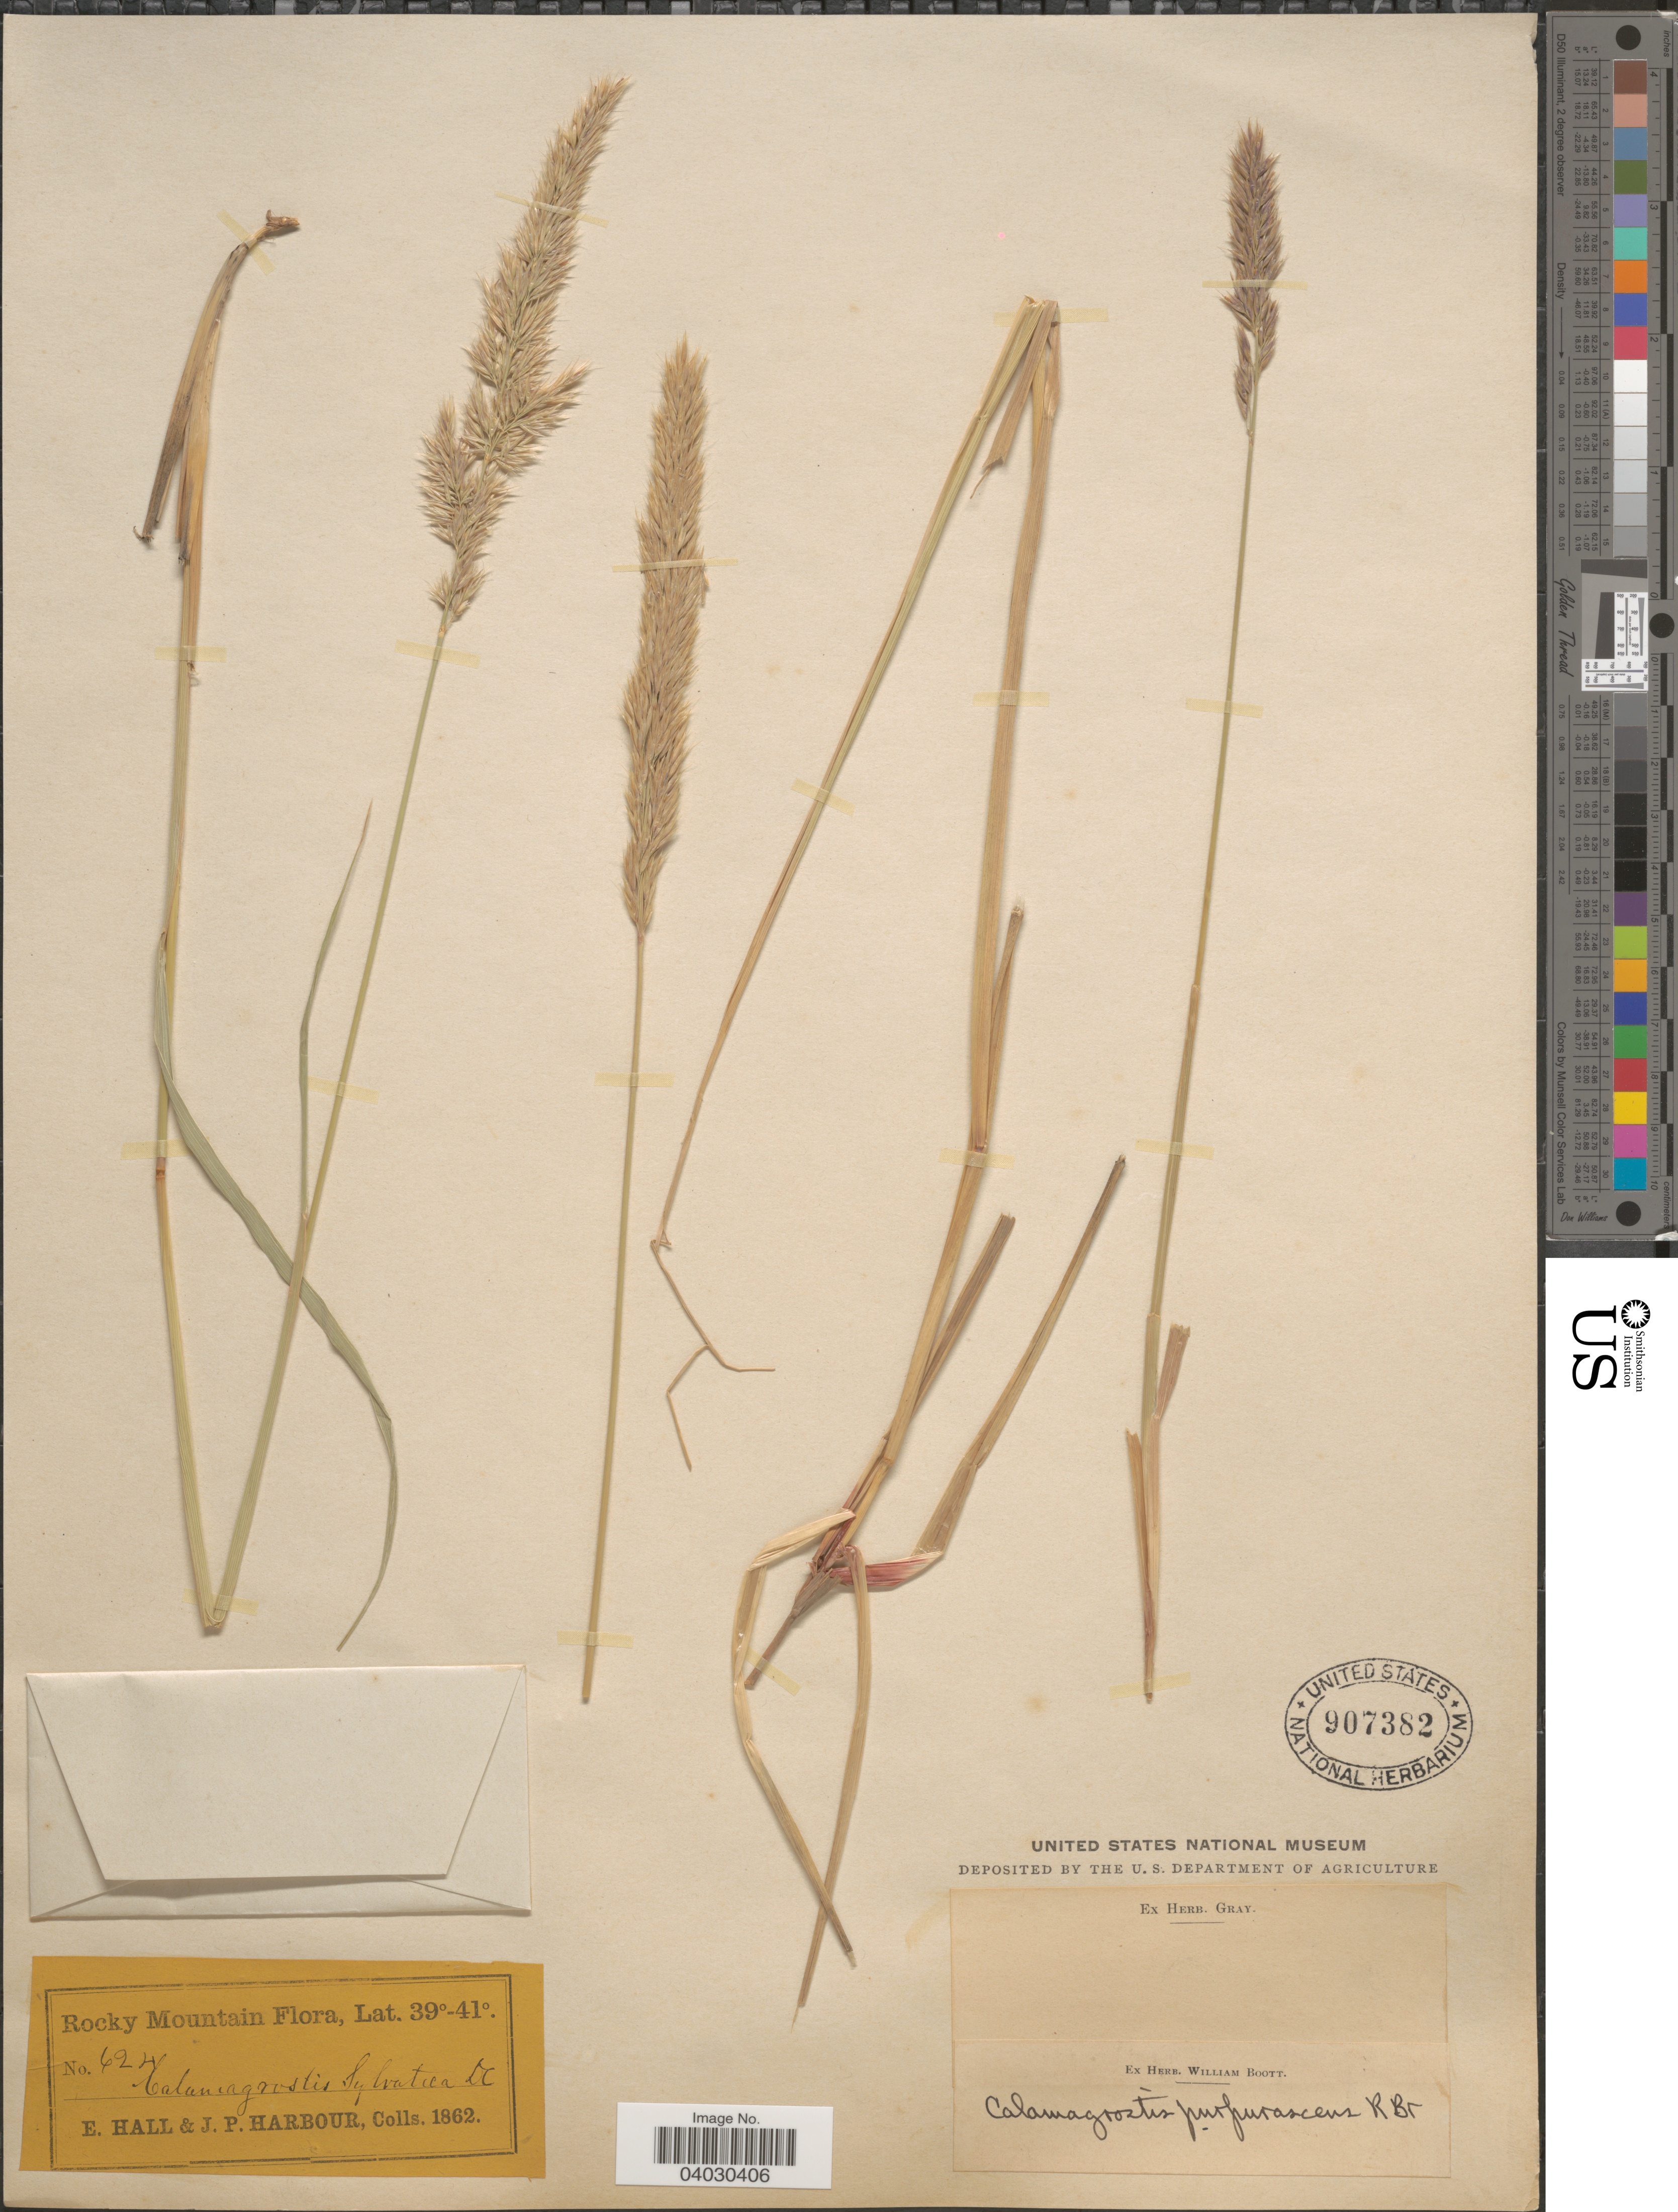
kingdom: Plantae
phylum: Tracheophyta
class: Liliopsida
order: Poales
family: Poaceae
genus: Calamagrostis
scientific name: Calamagrostis purpurascens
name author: R. Br.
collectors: E. Hall & J. Harbour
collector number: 624*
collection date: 1862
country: United States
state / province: Colorado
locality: Rocky Mountain.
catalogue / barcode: US 907382